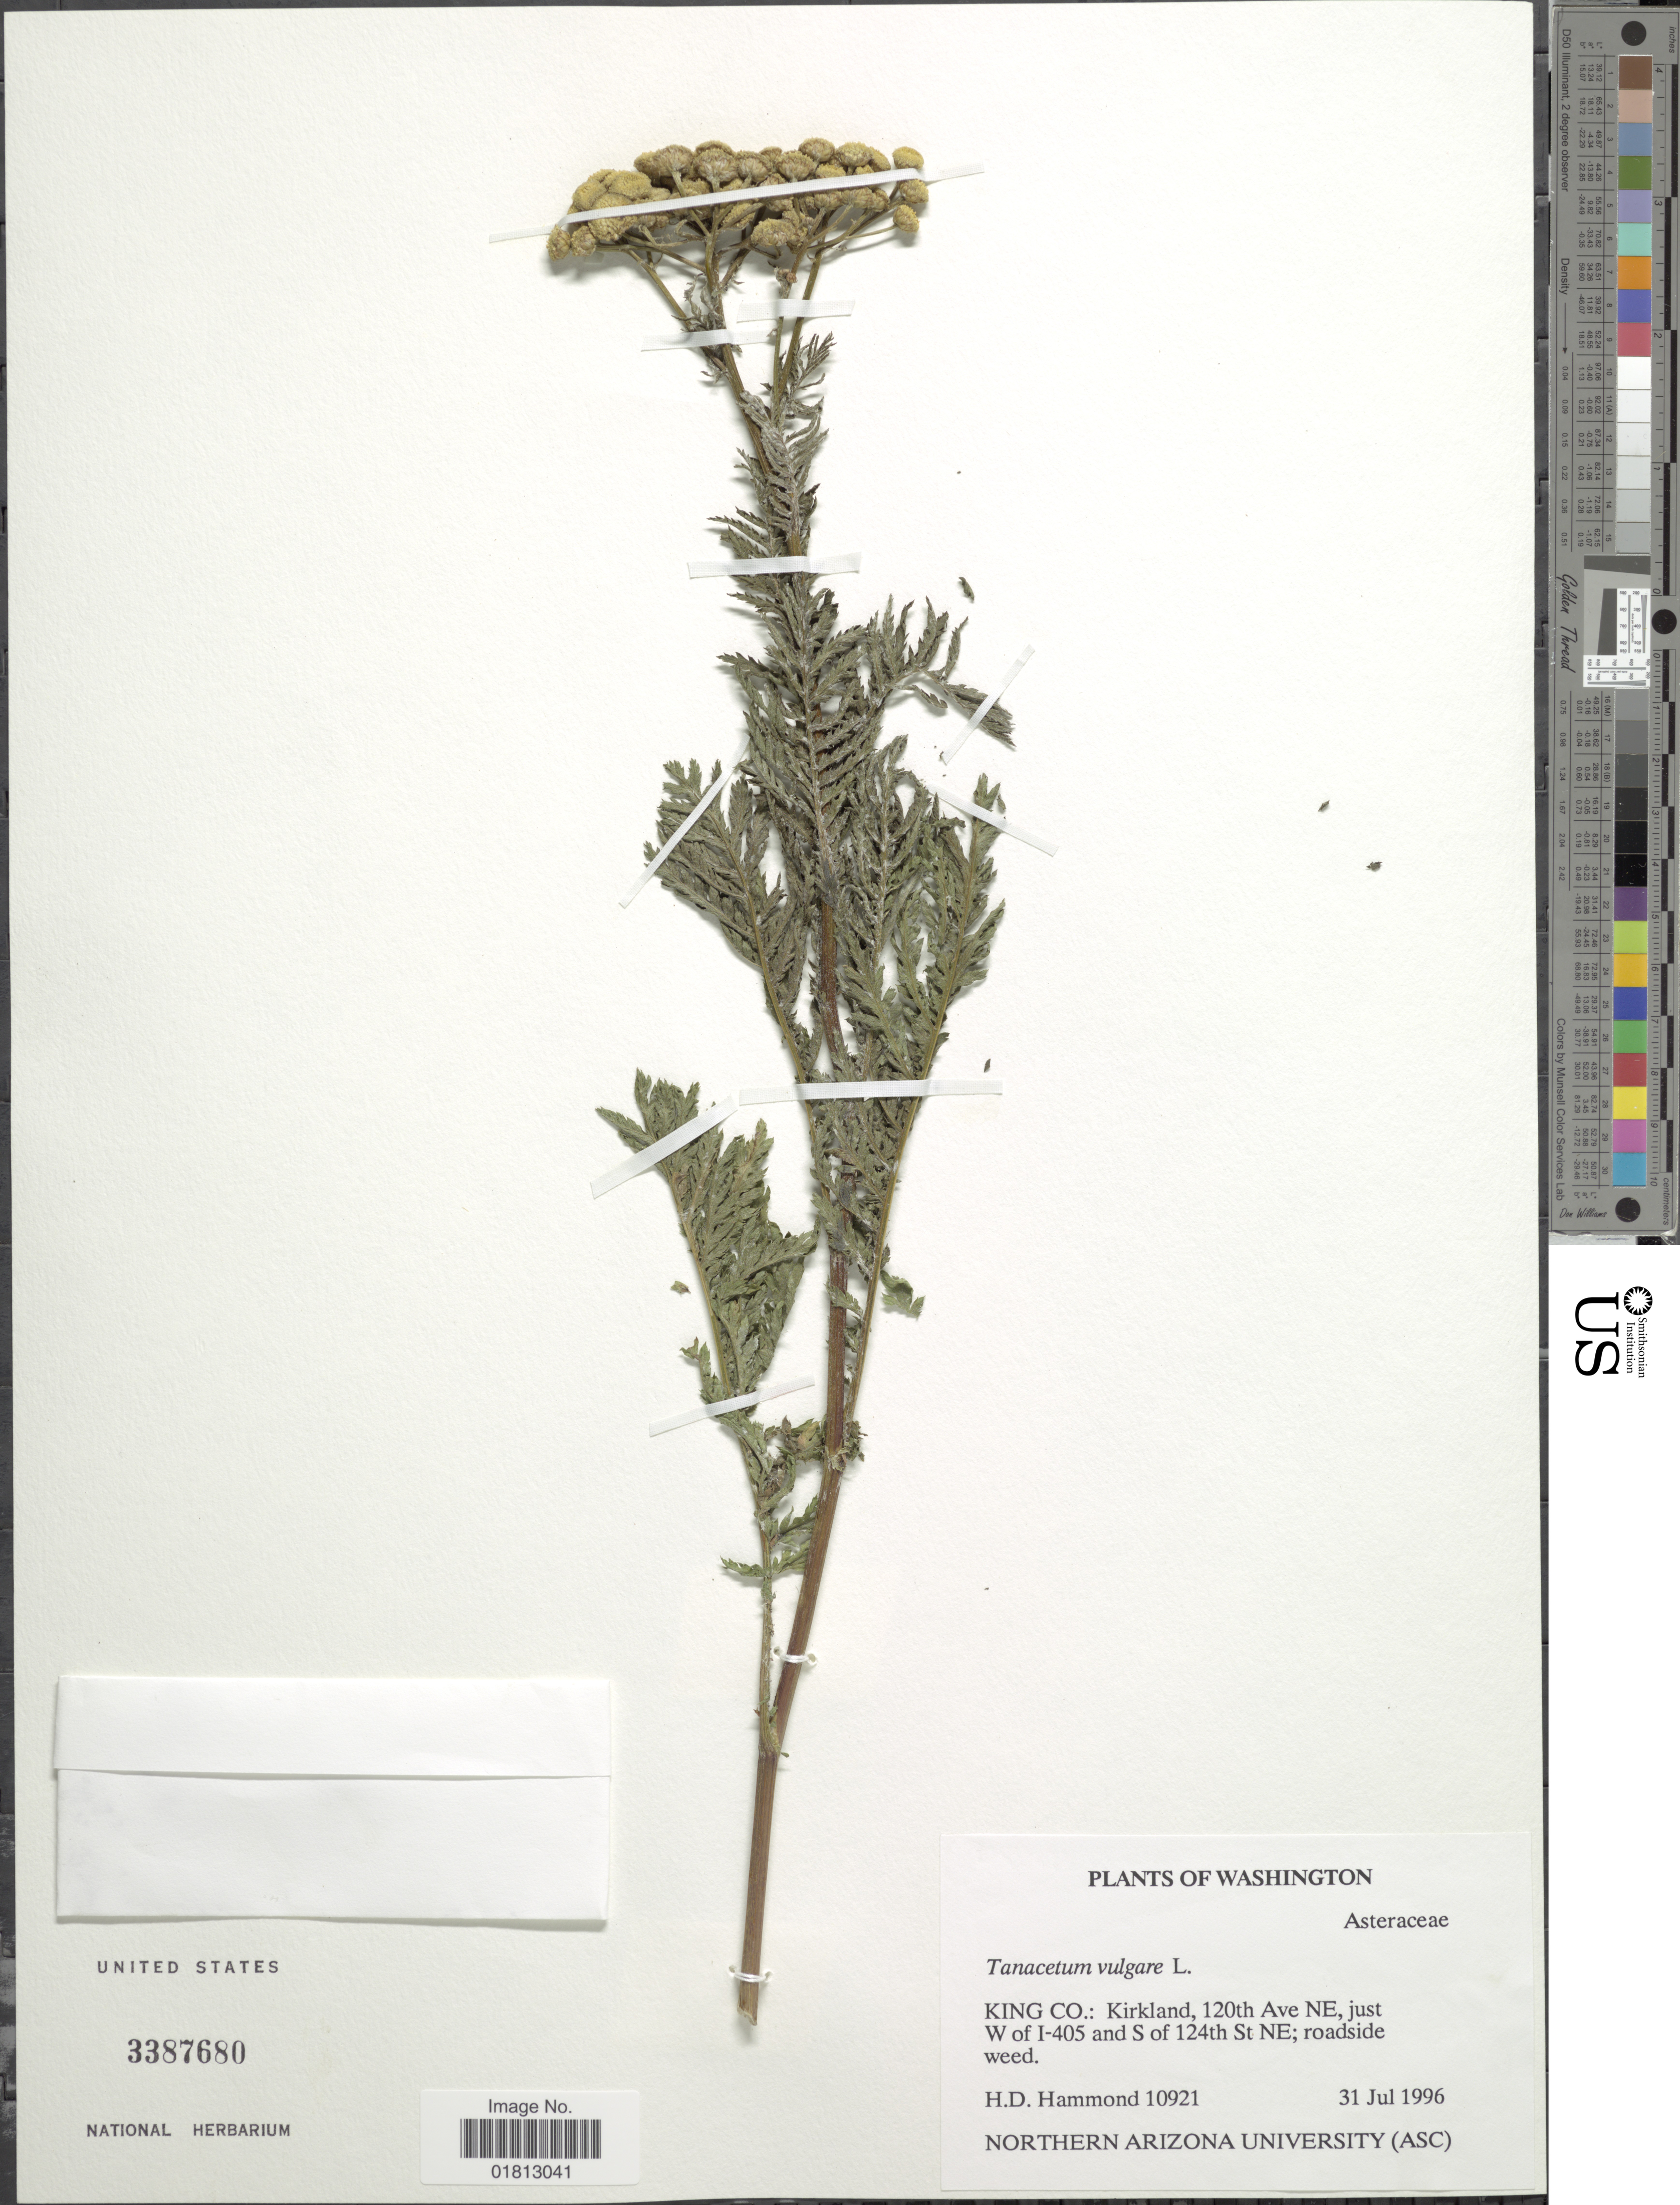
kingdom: Plantae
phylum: Tracheophyta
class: Magnoliopsida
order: Asterales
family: Asteraceae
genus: Tanacetum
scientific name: Tanacetum vulgare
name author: L.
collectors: H. Hammond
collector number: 10921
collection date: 1996-07-31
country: United States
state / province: Washington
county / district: King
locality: King Co.: Kirkland, 120th Ave NE, just W of I-405 and S of 124th St NE, roadside weed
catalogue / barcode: US 3387680